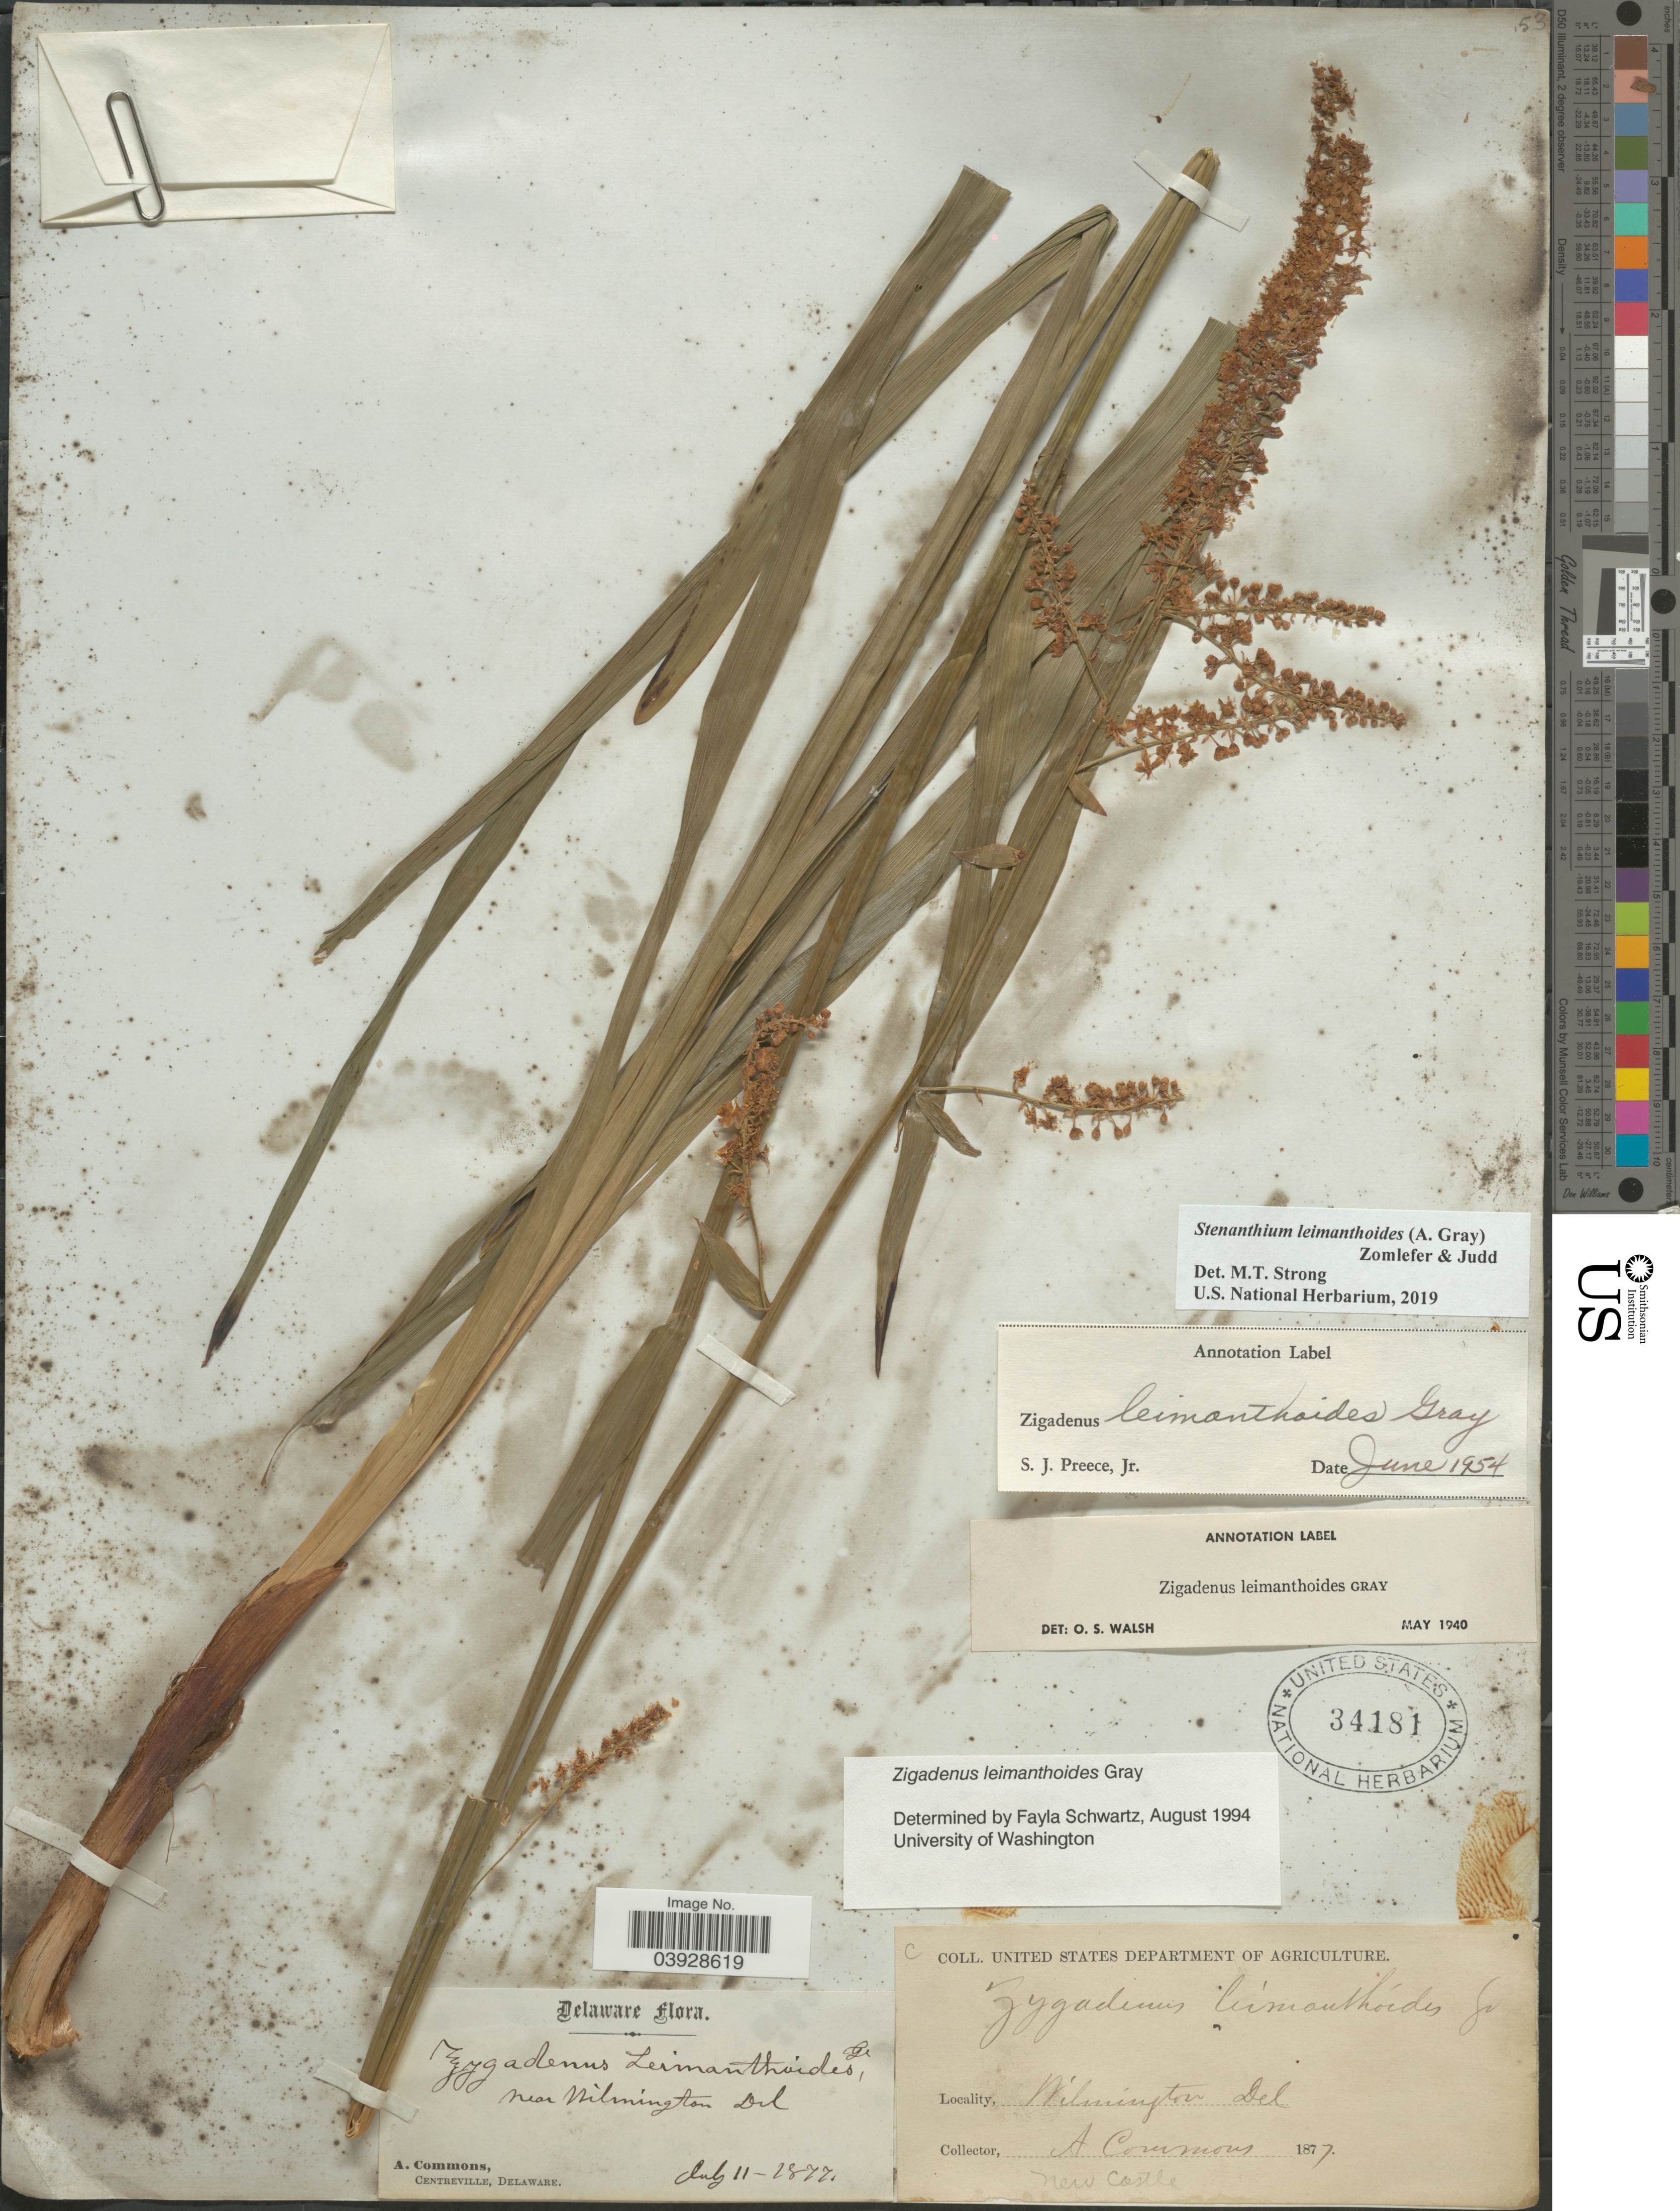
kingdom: Plantae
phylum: Tracheophyta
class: Liliopsida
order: Liliales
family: Melanthiaceae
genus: Stenanthium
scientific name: Stenanthium leimanthoides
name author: (A. Gray) Zomlefer & Judd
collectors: A. Commons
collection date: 1877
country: United States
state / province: Delaware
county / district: New Castle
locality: Wilmington. New Castle.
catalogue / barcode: US 34181